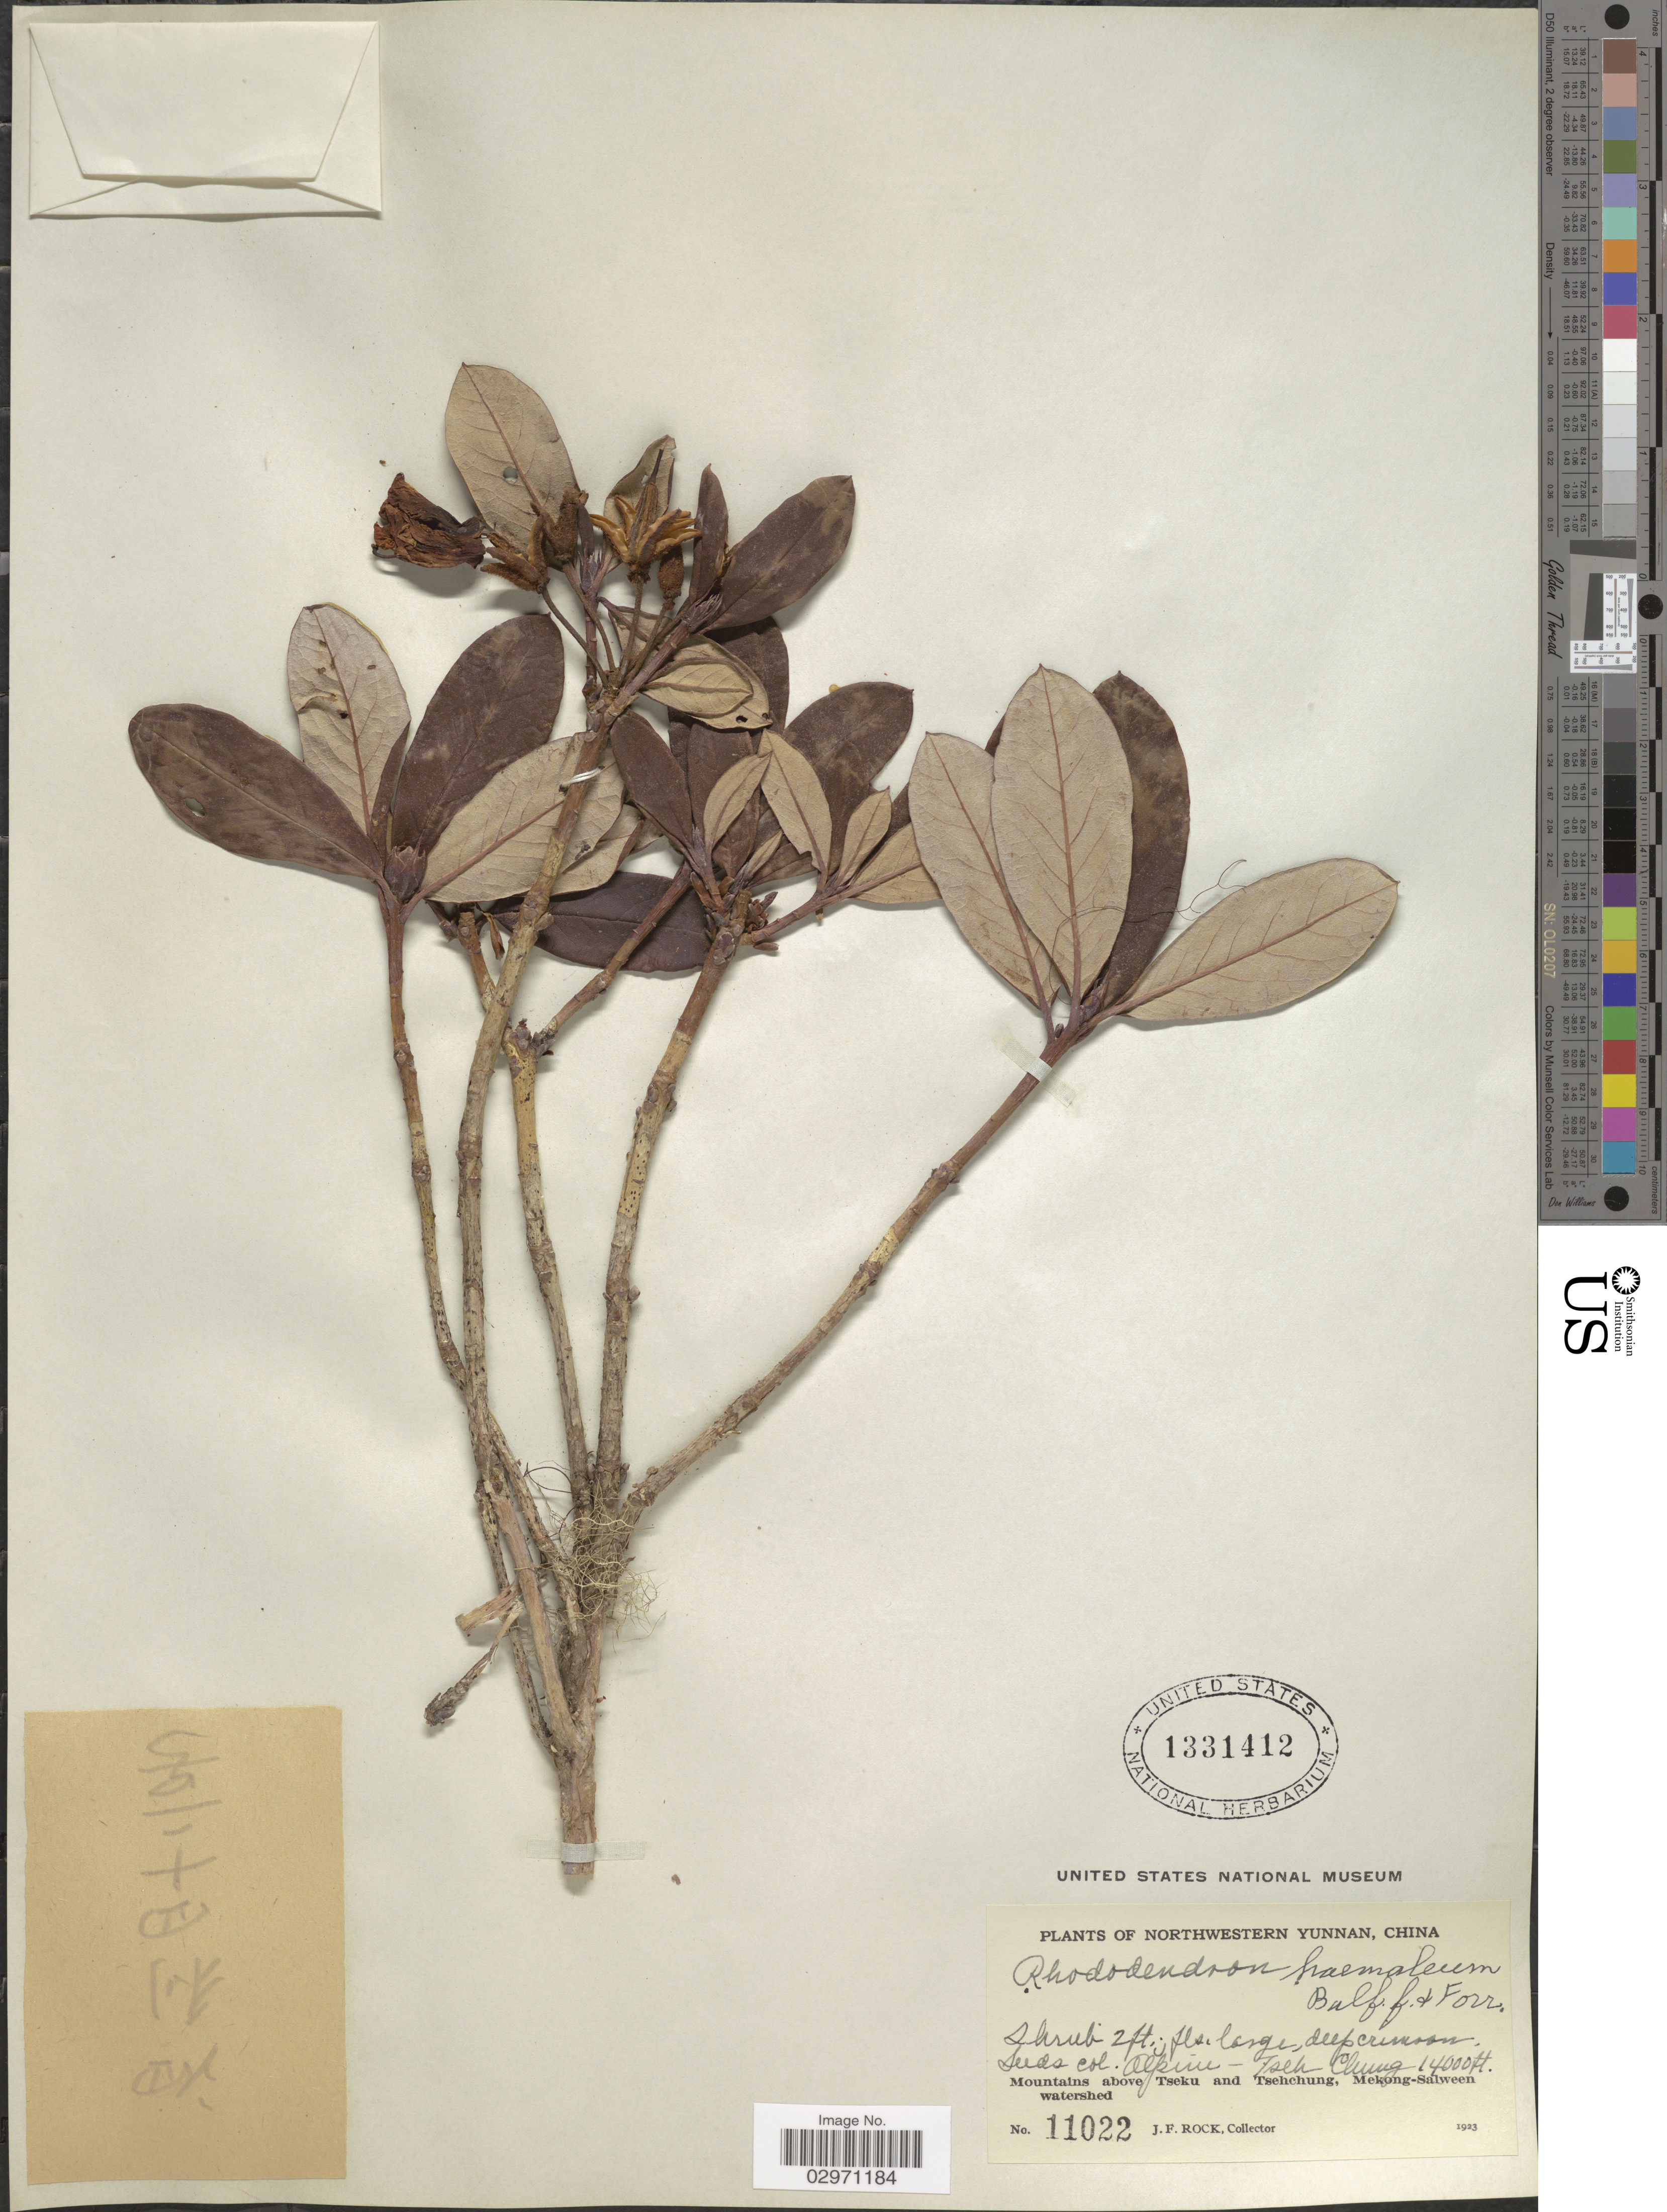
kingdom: Plantae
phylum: Tracheophyta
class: Magnoliopsida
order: Ericales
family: Ericaceae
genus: Rhododendron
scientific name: Rhododendron haemaleum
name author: Balf. f. & Forrest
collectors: J. Rock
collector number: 11022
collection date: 1923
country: China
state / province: Yunnan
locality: Northwestern Yunnan. Alpine - Tseh Chung, Mekong-Salween watershed.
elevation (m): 4267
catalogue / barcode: US 1331412